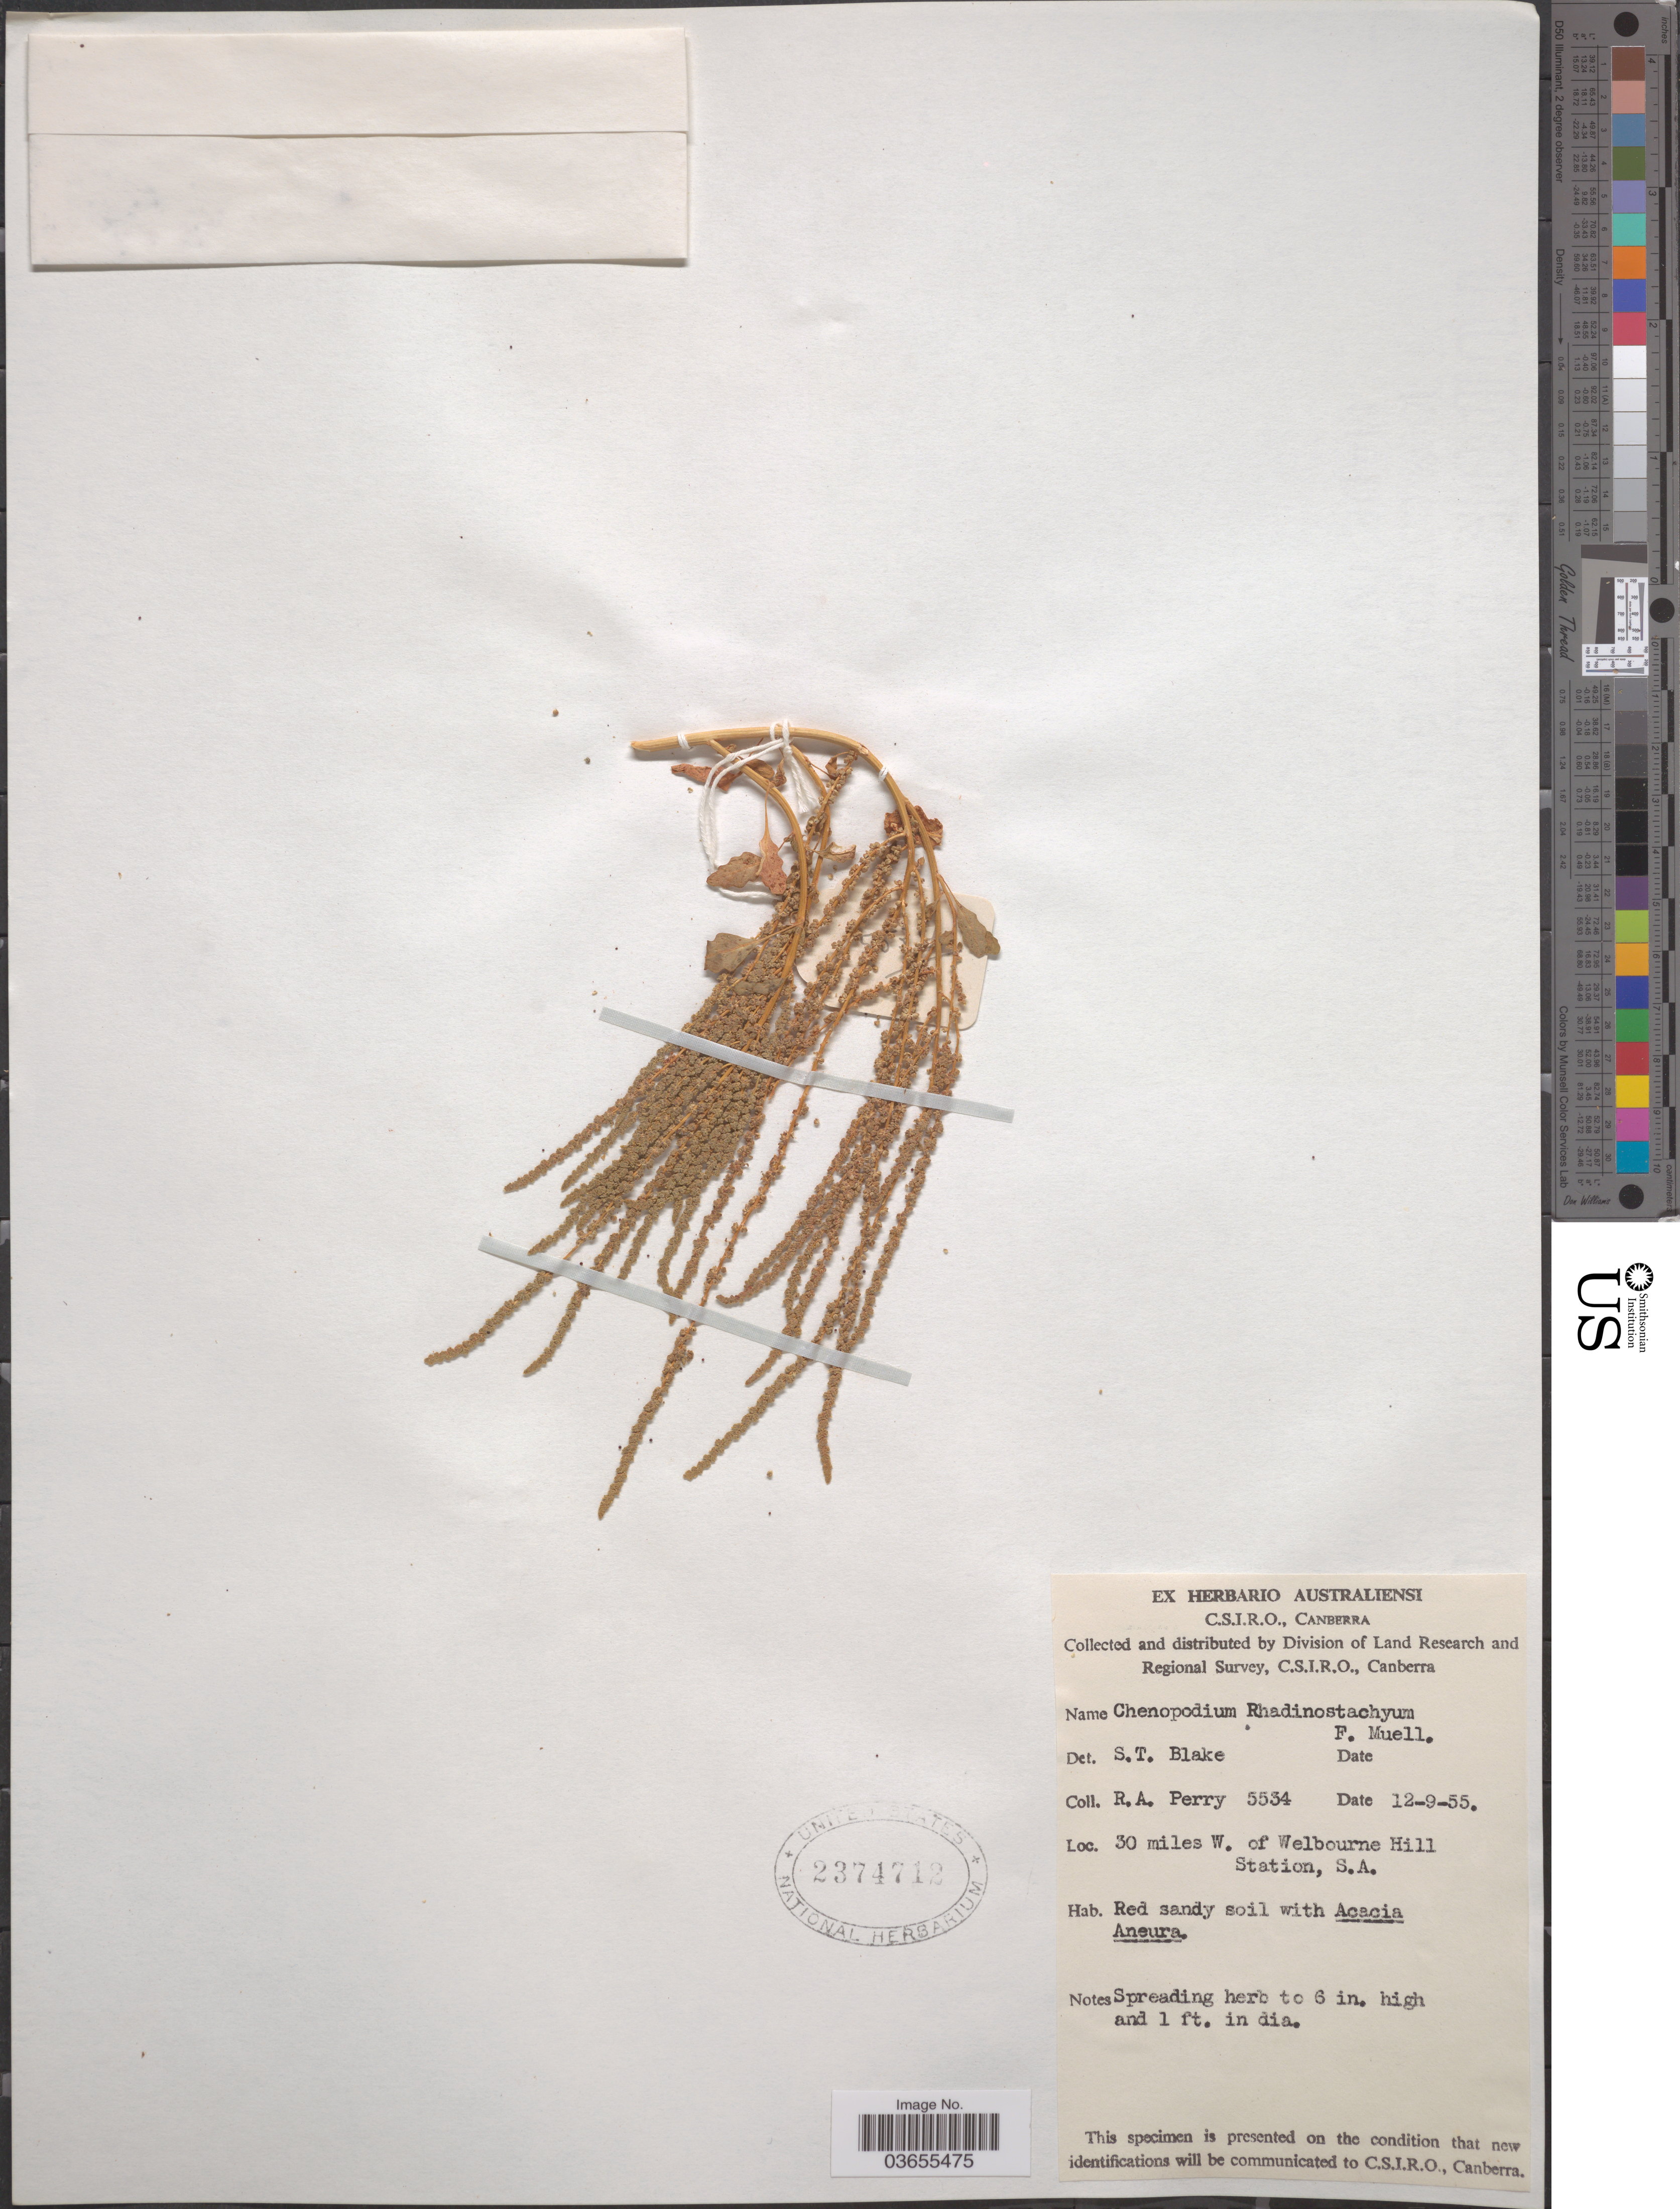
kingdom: Plantae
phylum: Tracheophyta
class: Magnoliopsida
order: Caryophyllales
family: Amaranthaceae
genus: Chenopodium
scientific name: Chenopodium rhadinostachyum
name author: F. Muell.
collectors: Perry, R. A.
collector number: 5534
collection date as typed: Transcribed d/m/y: 12/9/55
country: Australia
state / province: South Australia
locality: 30 miles W. of Welbourne Hill Station.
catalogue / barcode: US 2374712